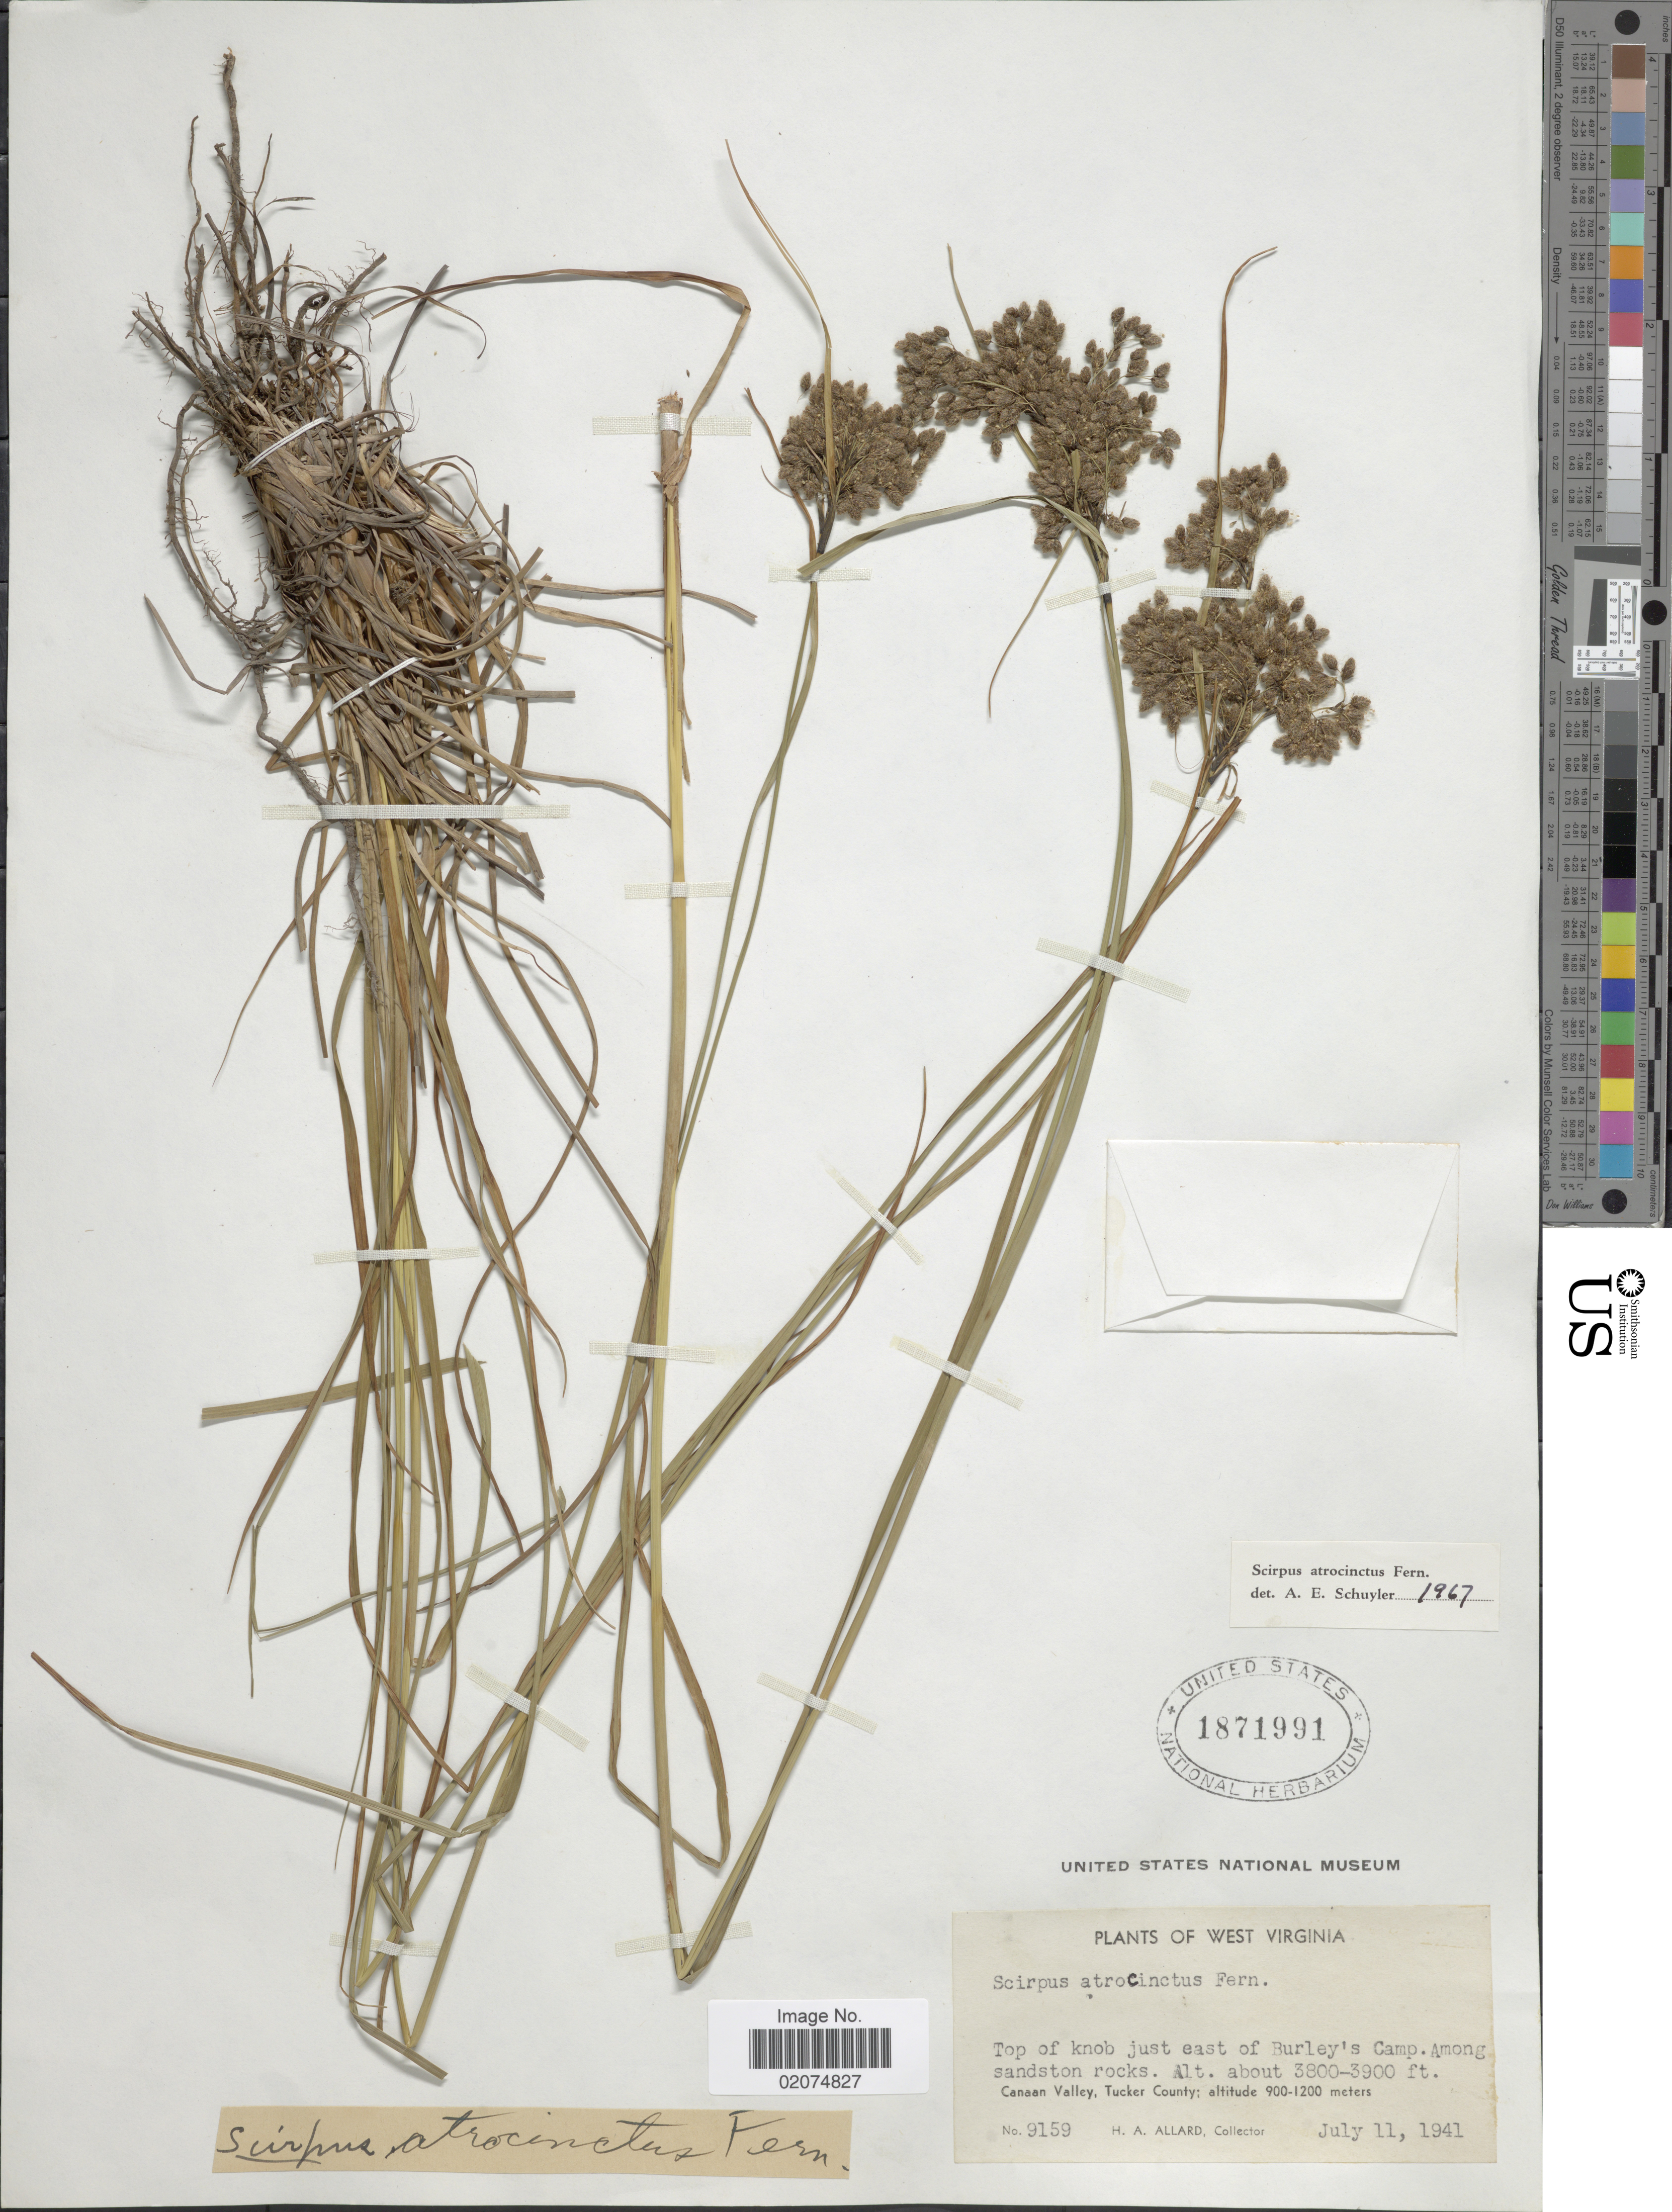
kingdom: Plantae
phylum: Tracheophyta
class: Liliopsida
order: Poales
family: Cyperaceae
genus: Scirpus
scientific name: Scirpus atrocinctus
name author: Fernald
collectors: H. A. Allard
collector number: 9159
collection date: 1941-07-11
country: United States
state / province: West Virginia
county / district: Tucker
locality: Just east of Burley's Camp, Canaan Valley, Tucker County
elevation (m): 900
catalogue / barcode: US 1871991